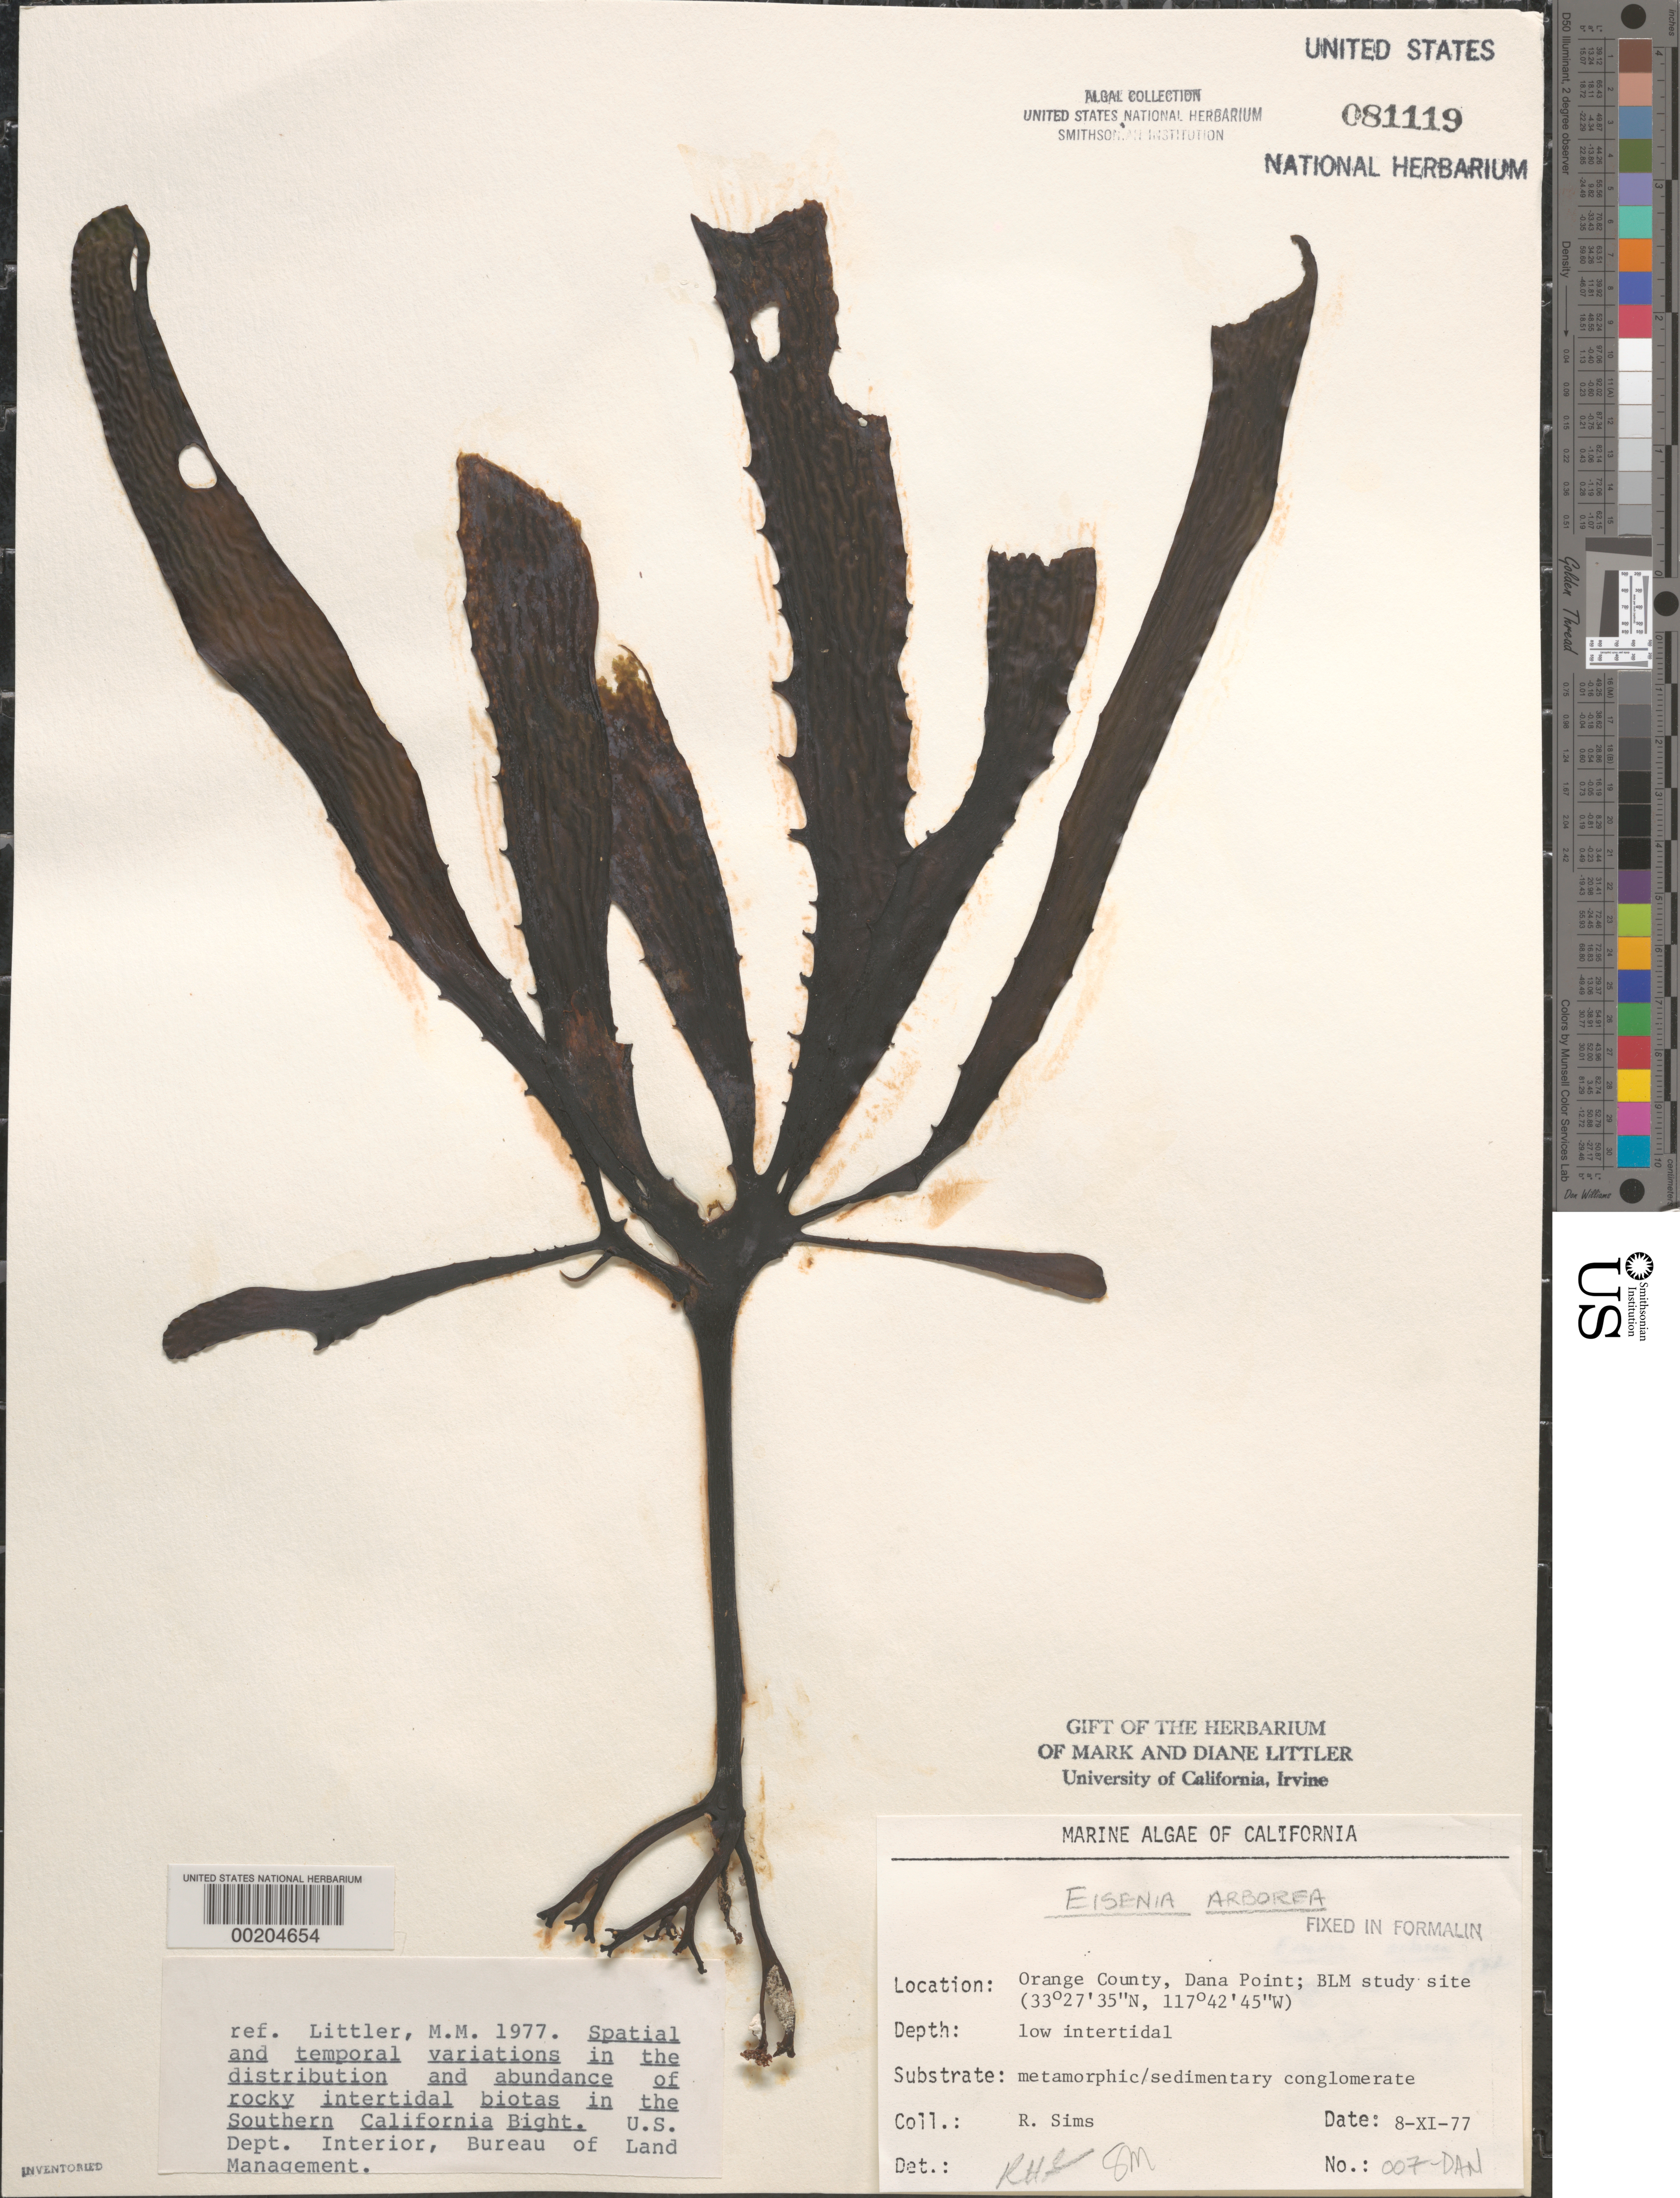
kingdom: Chromista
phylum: Ochrophyta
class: Phaeophyceae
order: Laminariales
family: Lessoniaceae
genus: Eisenia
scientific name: Eisenia arborea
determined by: Sims, Robert H.; Murray, S. N.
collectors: R. H. Sims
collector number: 007-DAN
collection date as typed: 08 Nov 1977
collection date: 1977-11-08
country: United States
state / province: California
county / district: Orange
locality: Dana Point, 1 km north of marina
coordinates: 33 27'35"N, 117 42'45"W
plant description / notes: BLM-SOCALBIGHT Rocky Intertidal Survey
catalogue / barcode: US 81119